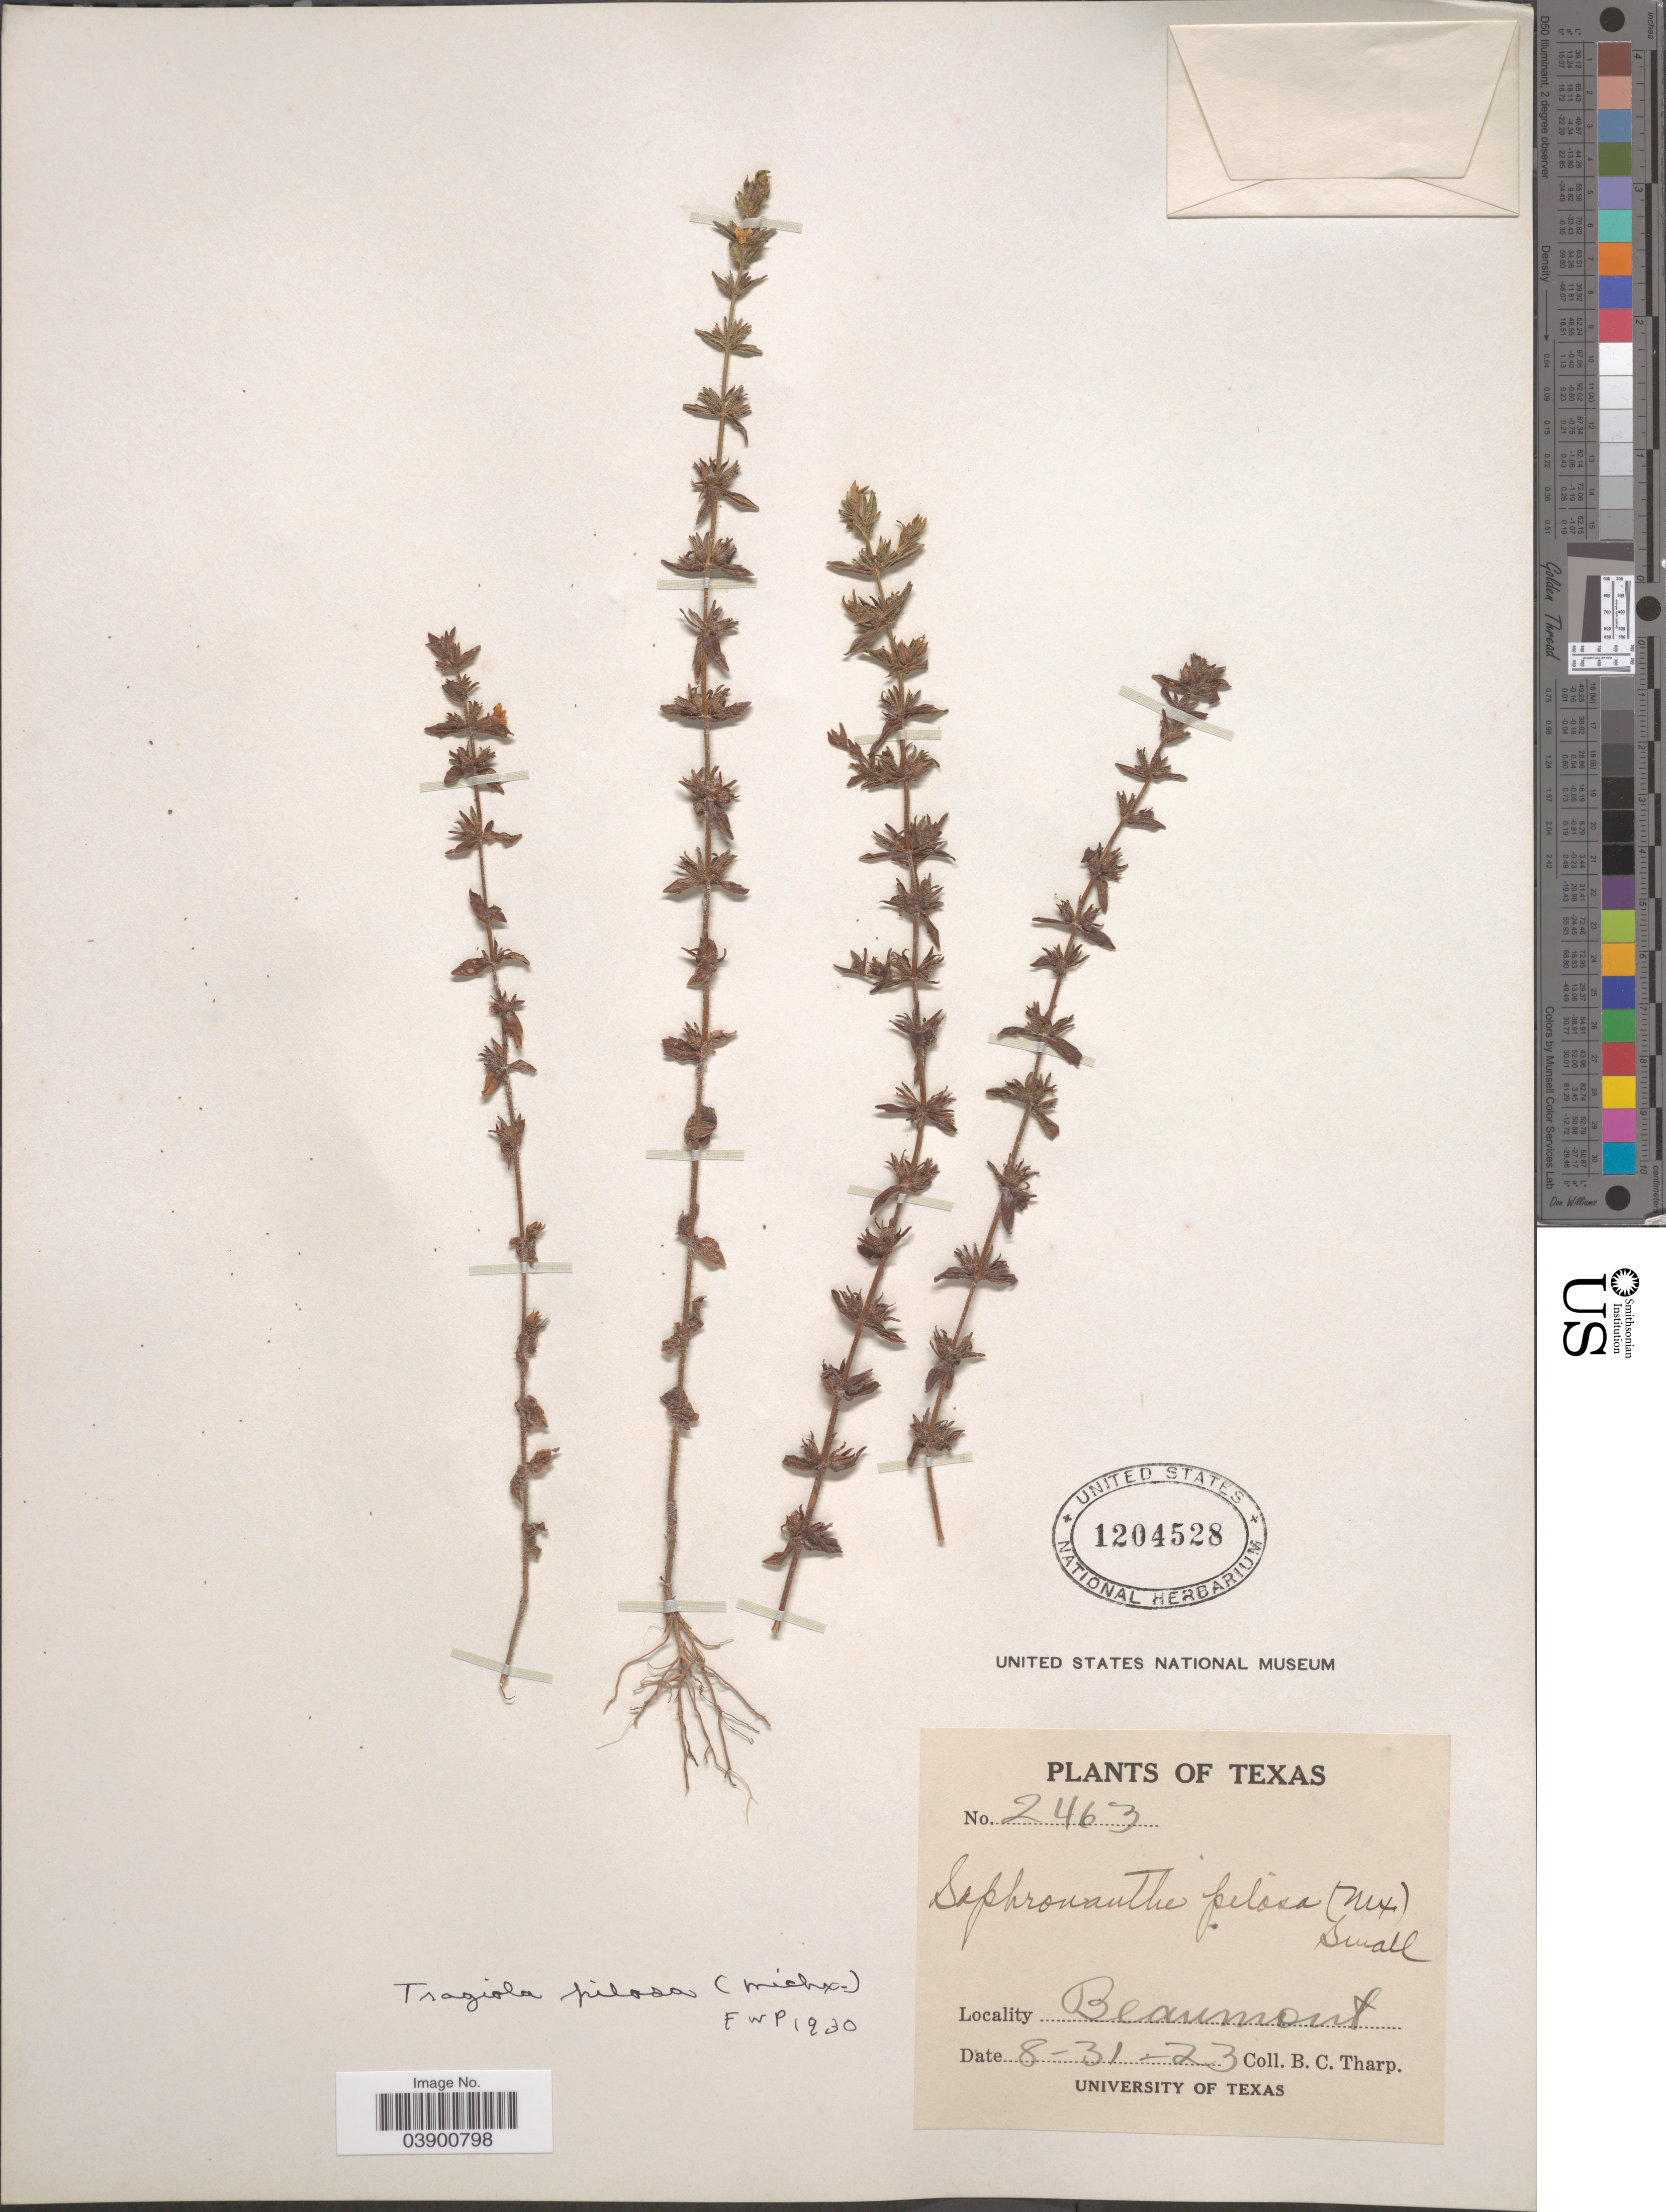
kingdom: Plantae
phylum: Tracheophyta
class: Magnoliopsida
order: Lamiales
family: Plantaginaceae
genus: Gratiola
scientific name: Gratiola pilosa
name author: Michx.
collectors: B. C. Tharp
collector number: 2463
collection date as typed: Transcribed d/m/y: 31/8/23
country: United States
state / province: Texas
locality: Beaumont.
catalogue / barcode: US 1204528